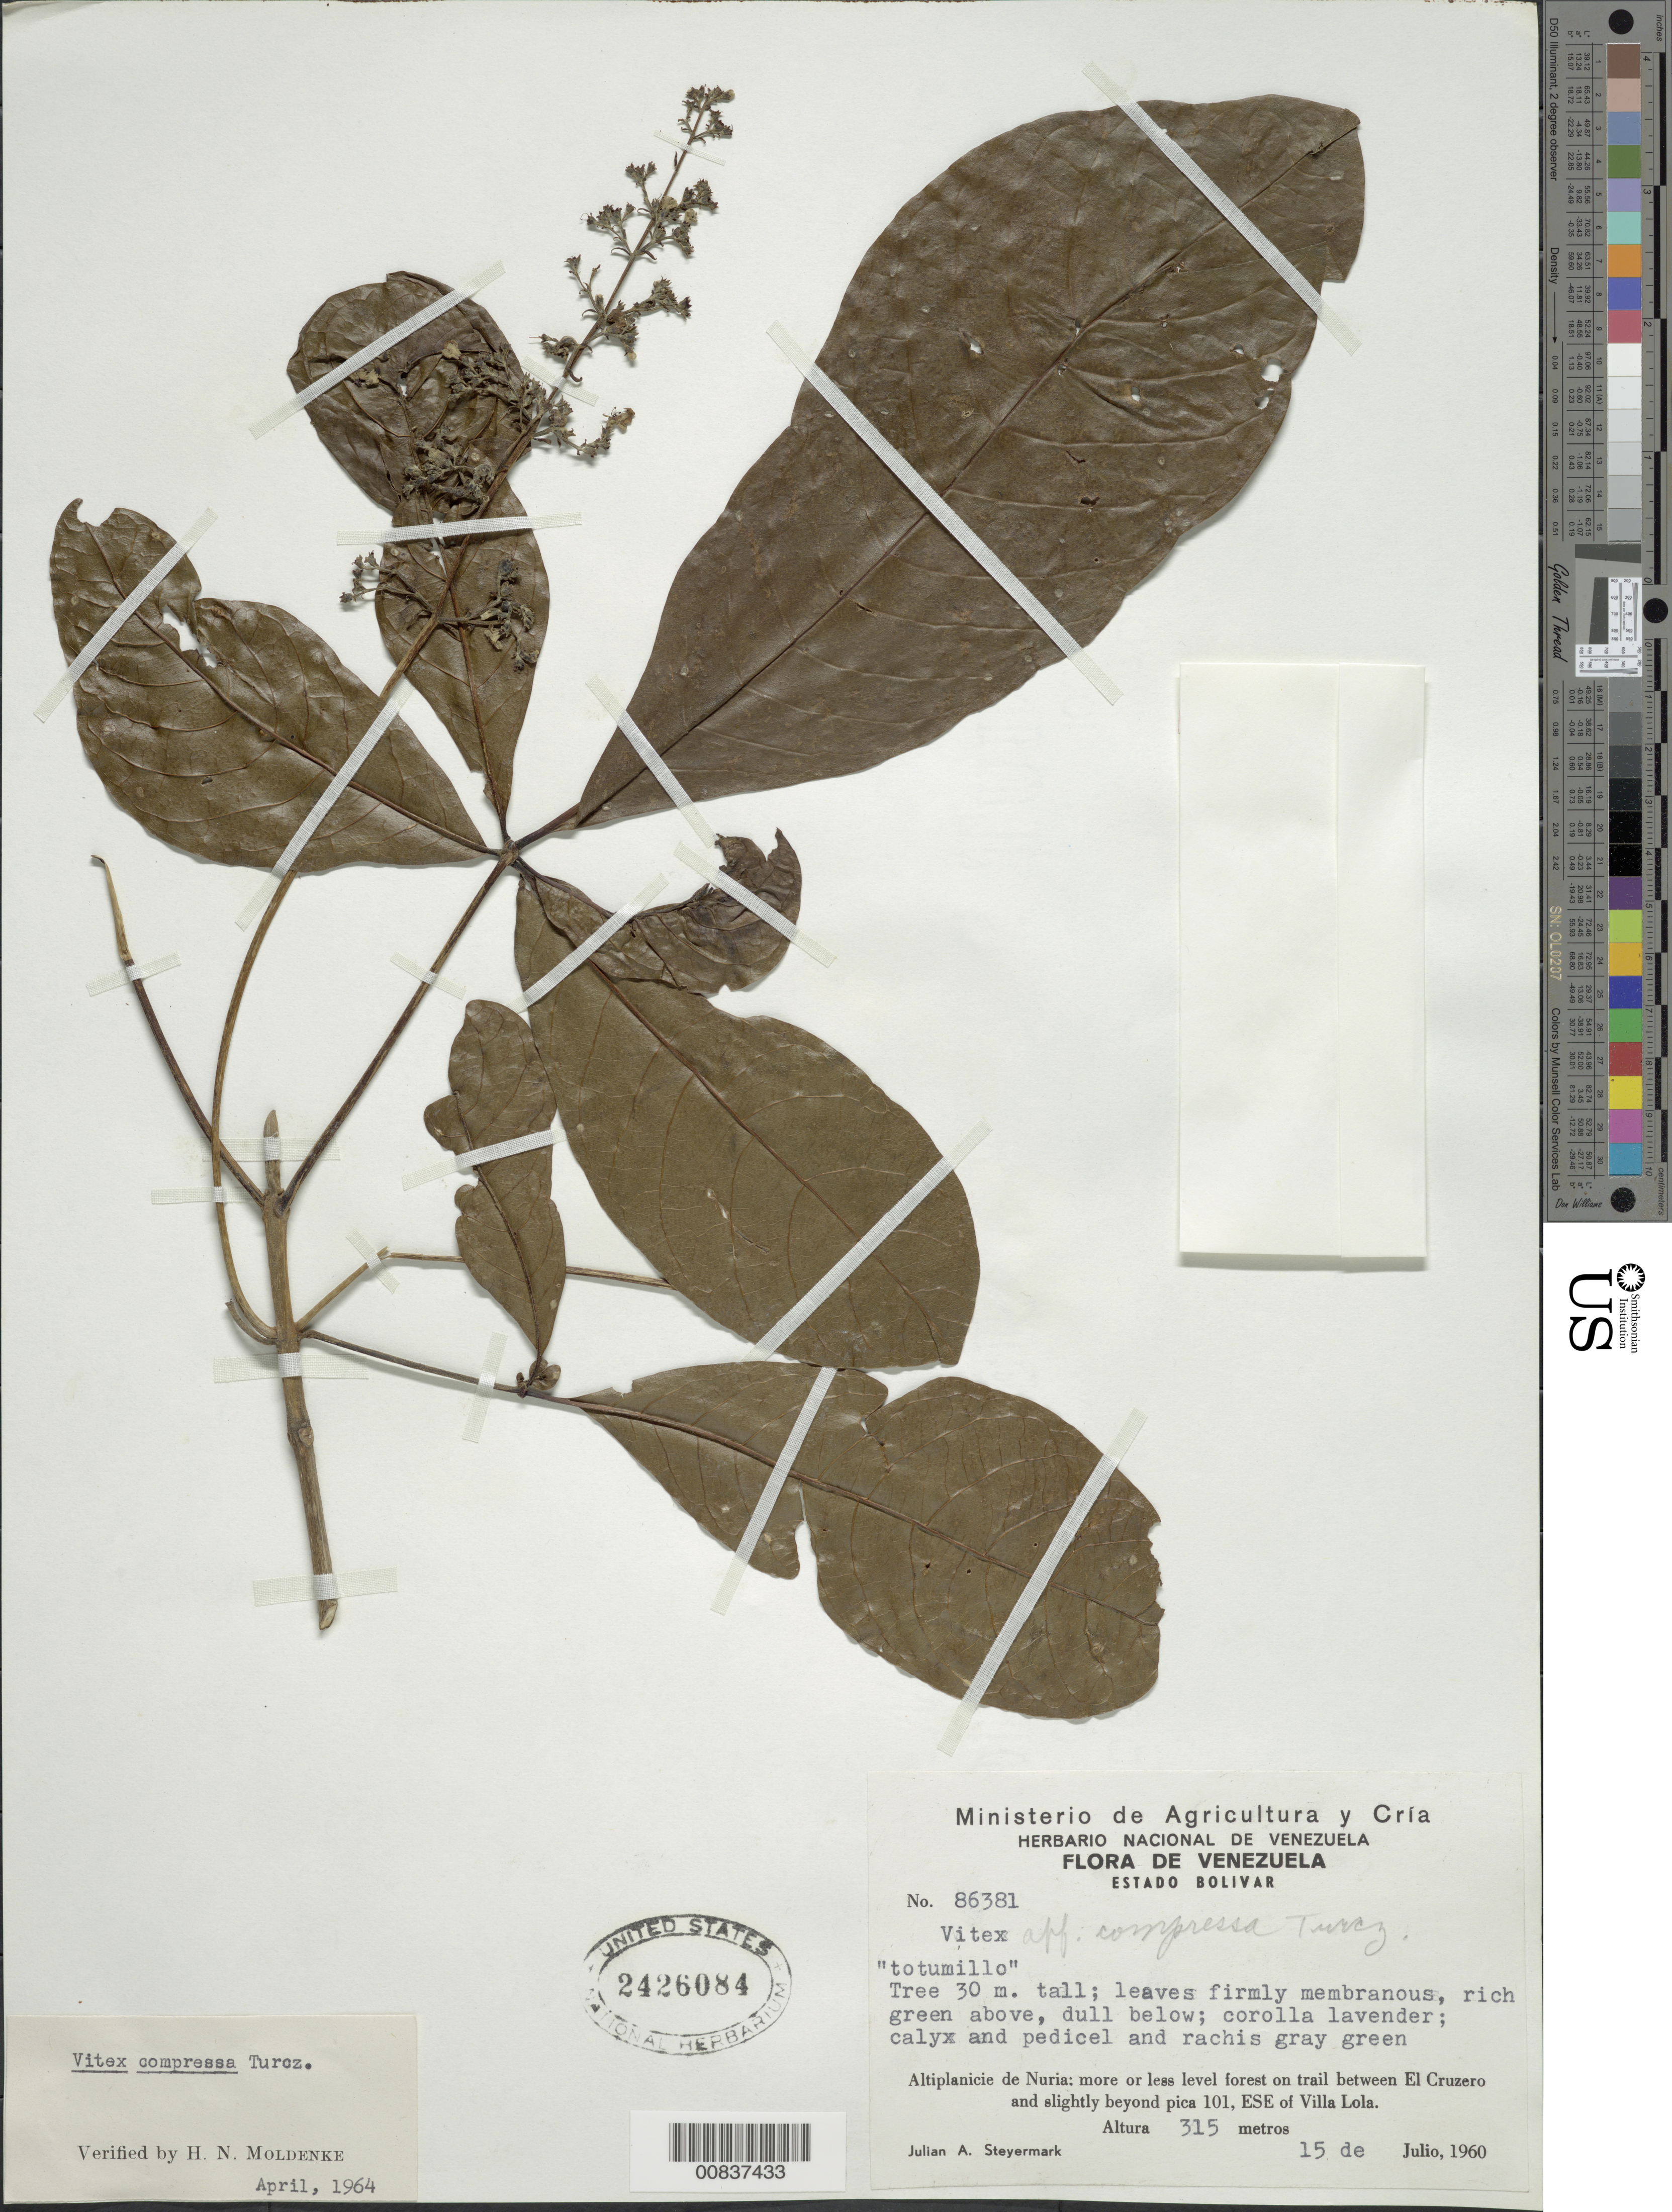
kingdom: Plantae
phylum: Tracheophyta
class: Magnoliopsida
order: Lamiales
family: Lamiaceae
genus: Vitex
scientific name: Vitex compressa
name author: Turcz.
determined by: Moldenke, H. N.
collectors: J. Steyermark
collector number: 86381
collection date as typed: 15-Jul-60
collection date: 1960-07-15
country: Venezuela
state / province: Bolívar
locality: Altiplanicie de Nuria, trail between El Cruzero and pk 101, ESE of Villa Lola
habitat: More or less level forest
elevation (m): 315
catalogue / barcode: US 2426084